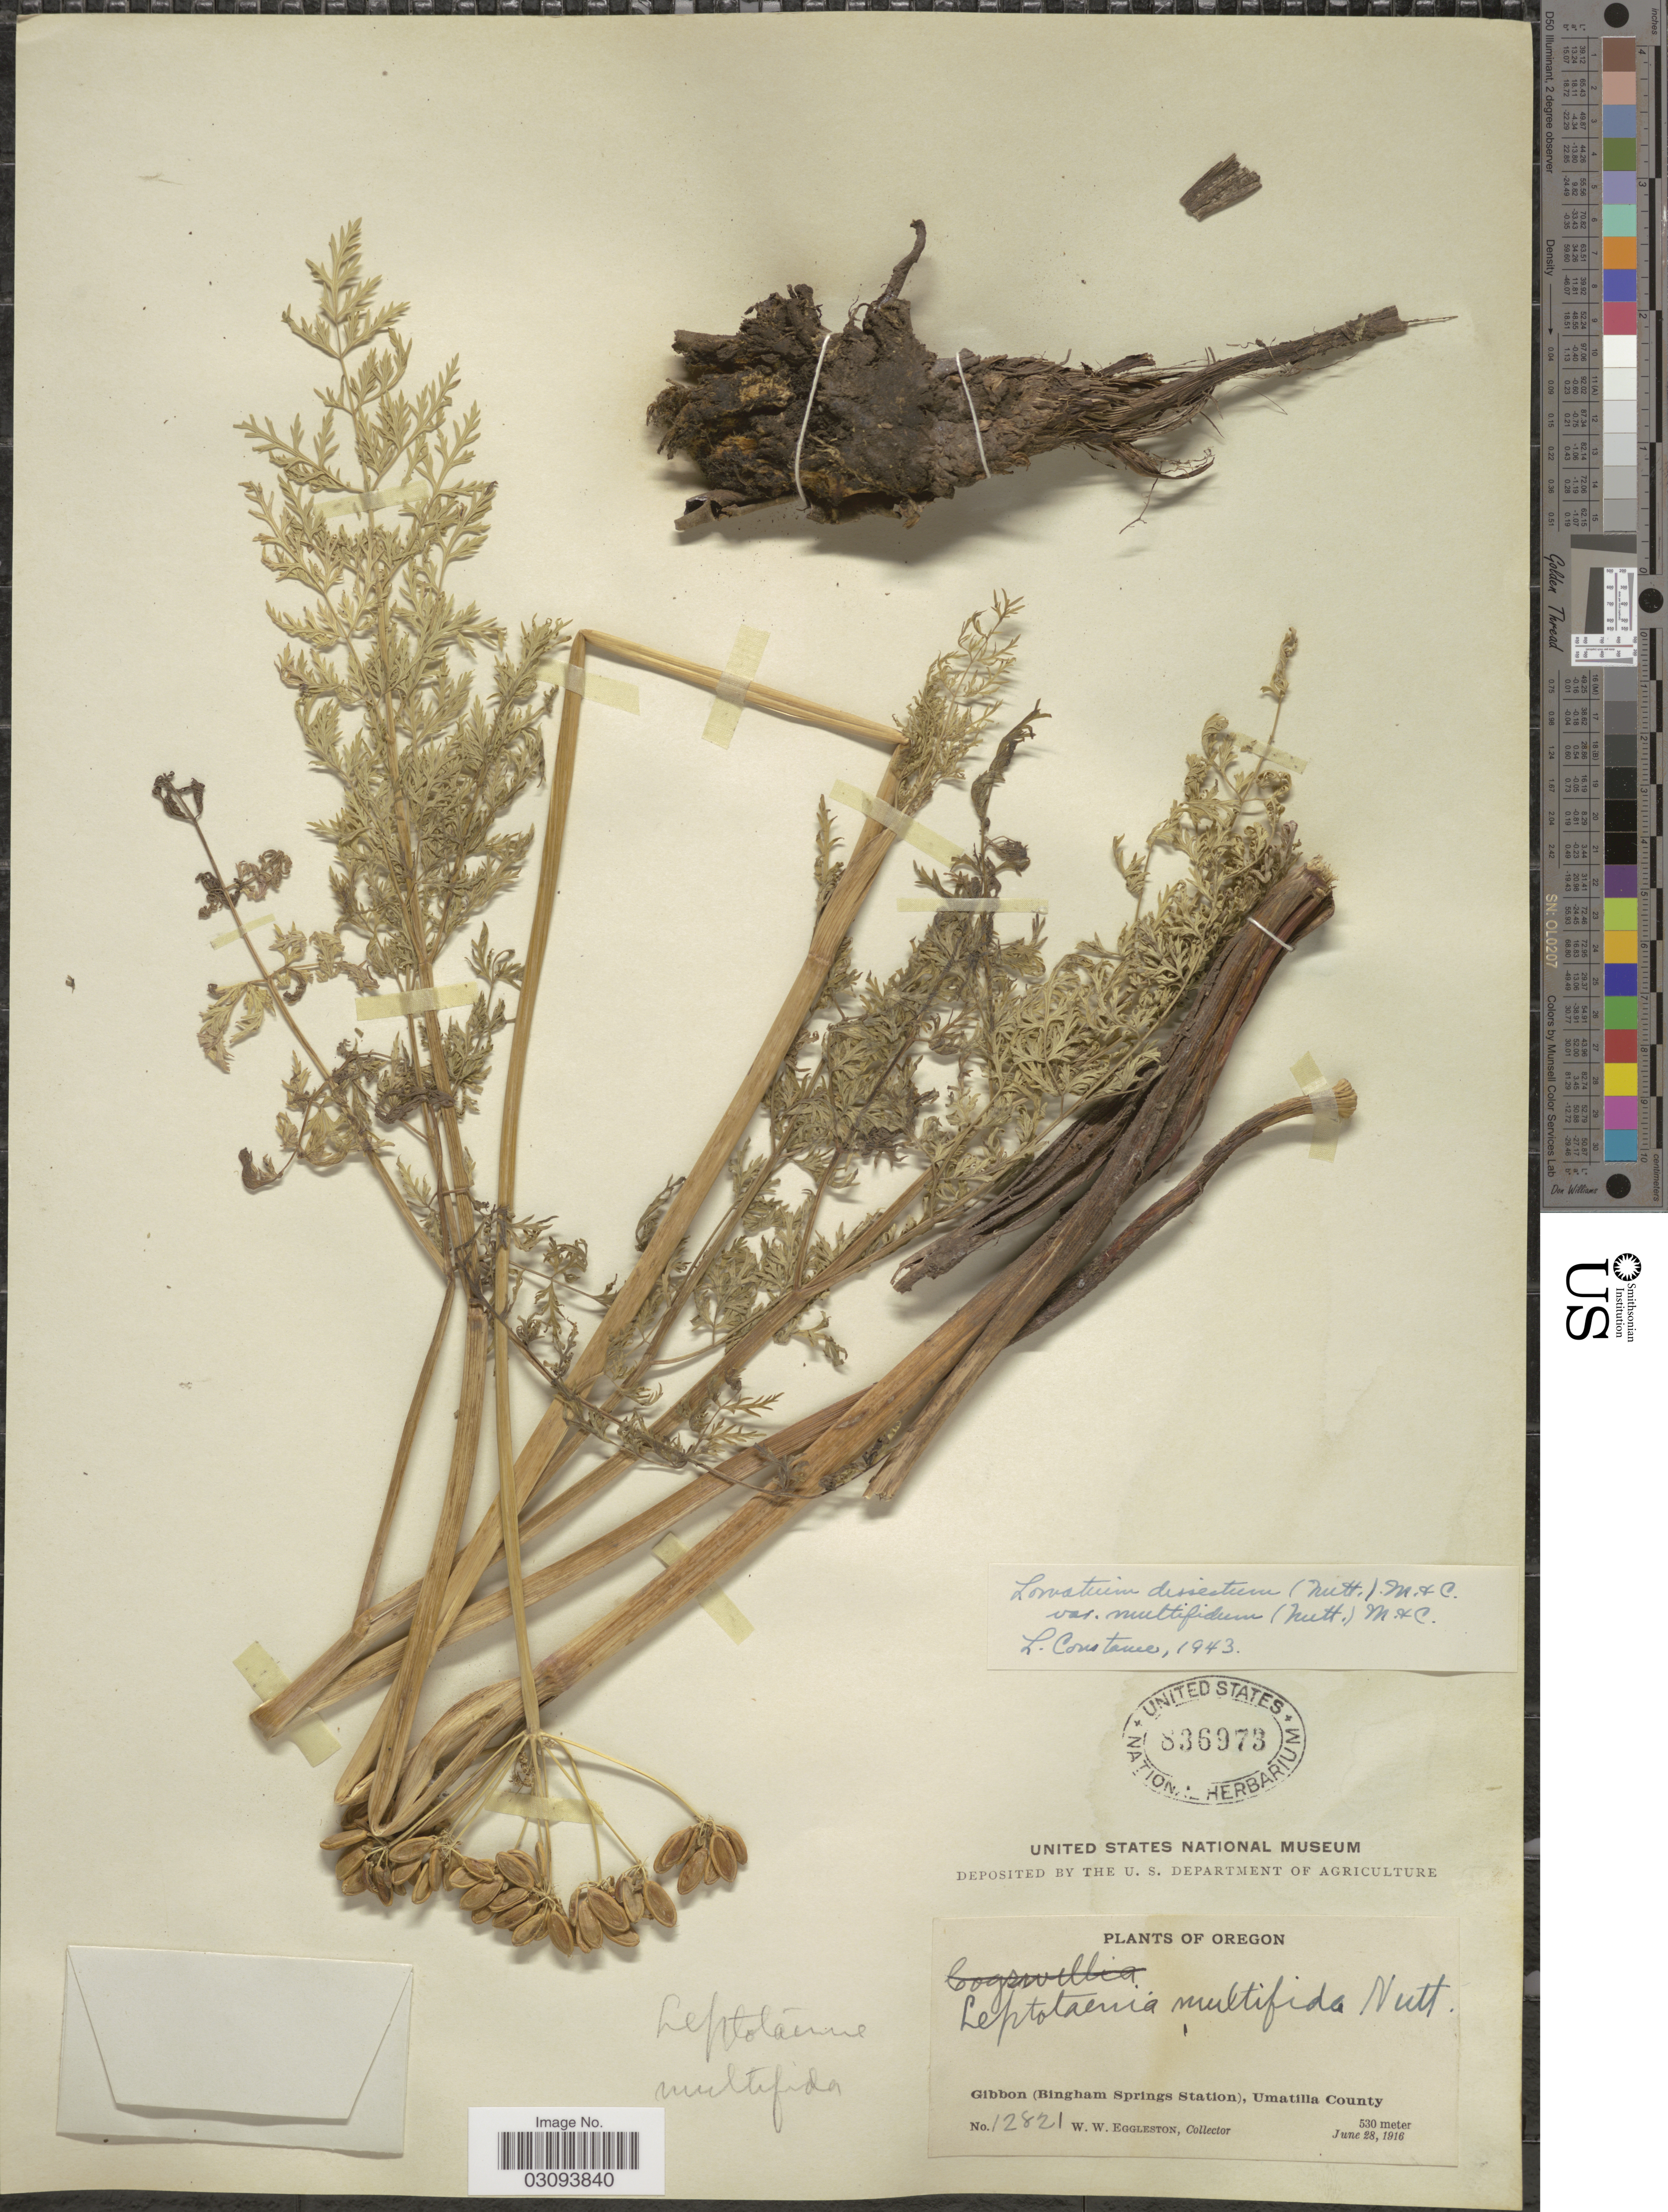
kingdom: Plantae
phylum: Tracheophyta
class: Magnoliopsida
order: Apiales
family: Apiaceae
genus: Lomatium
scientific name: Lomatium dissectum var. multifidum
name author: (Nutt.) Mathias & Constance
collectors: W. W. Eggleston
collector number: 12821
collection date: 1916-06-28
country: United States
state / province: Oregon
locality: Gibbon (Bingham Springs Station), Umatilla County.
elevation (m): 530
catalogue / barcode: US 836973